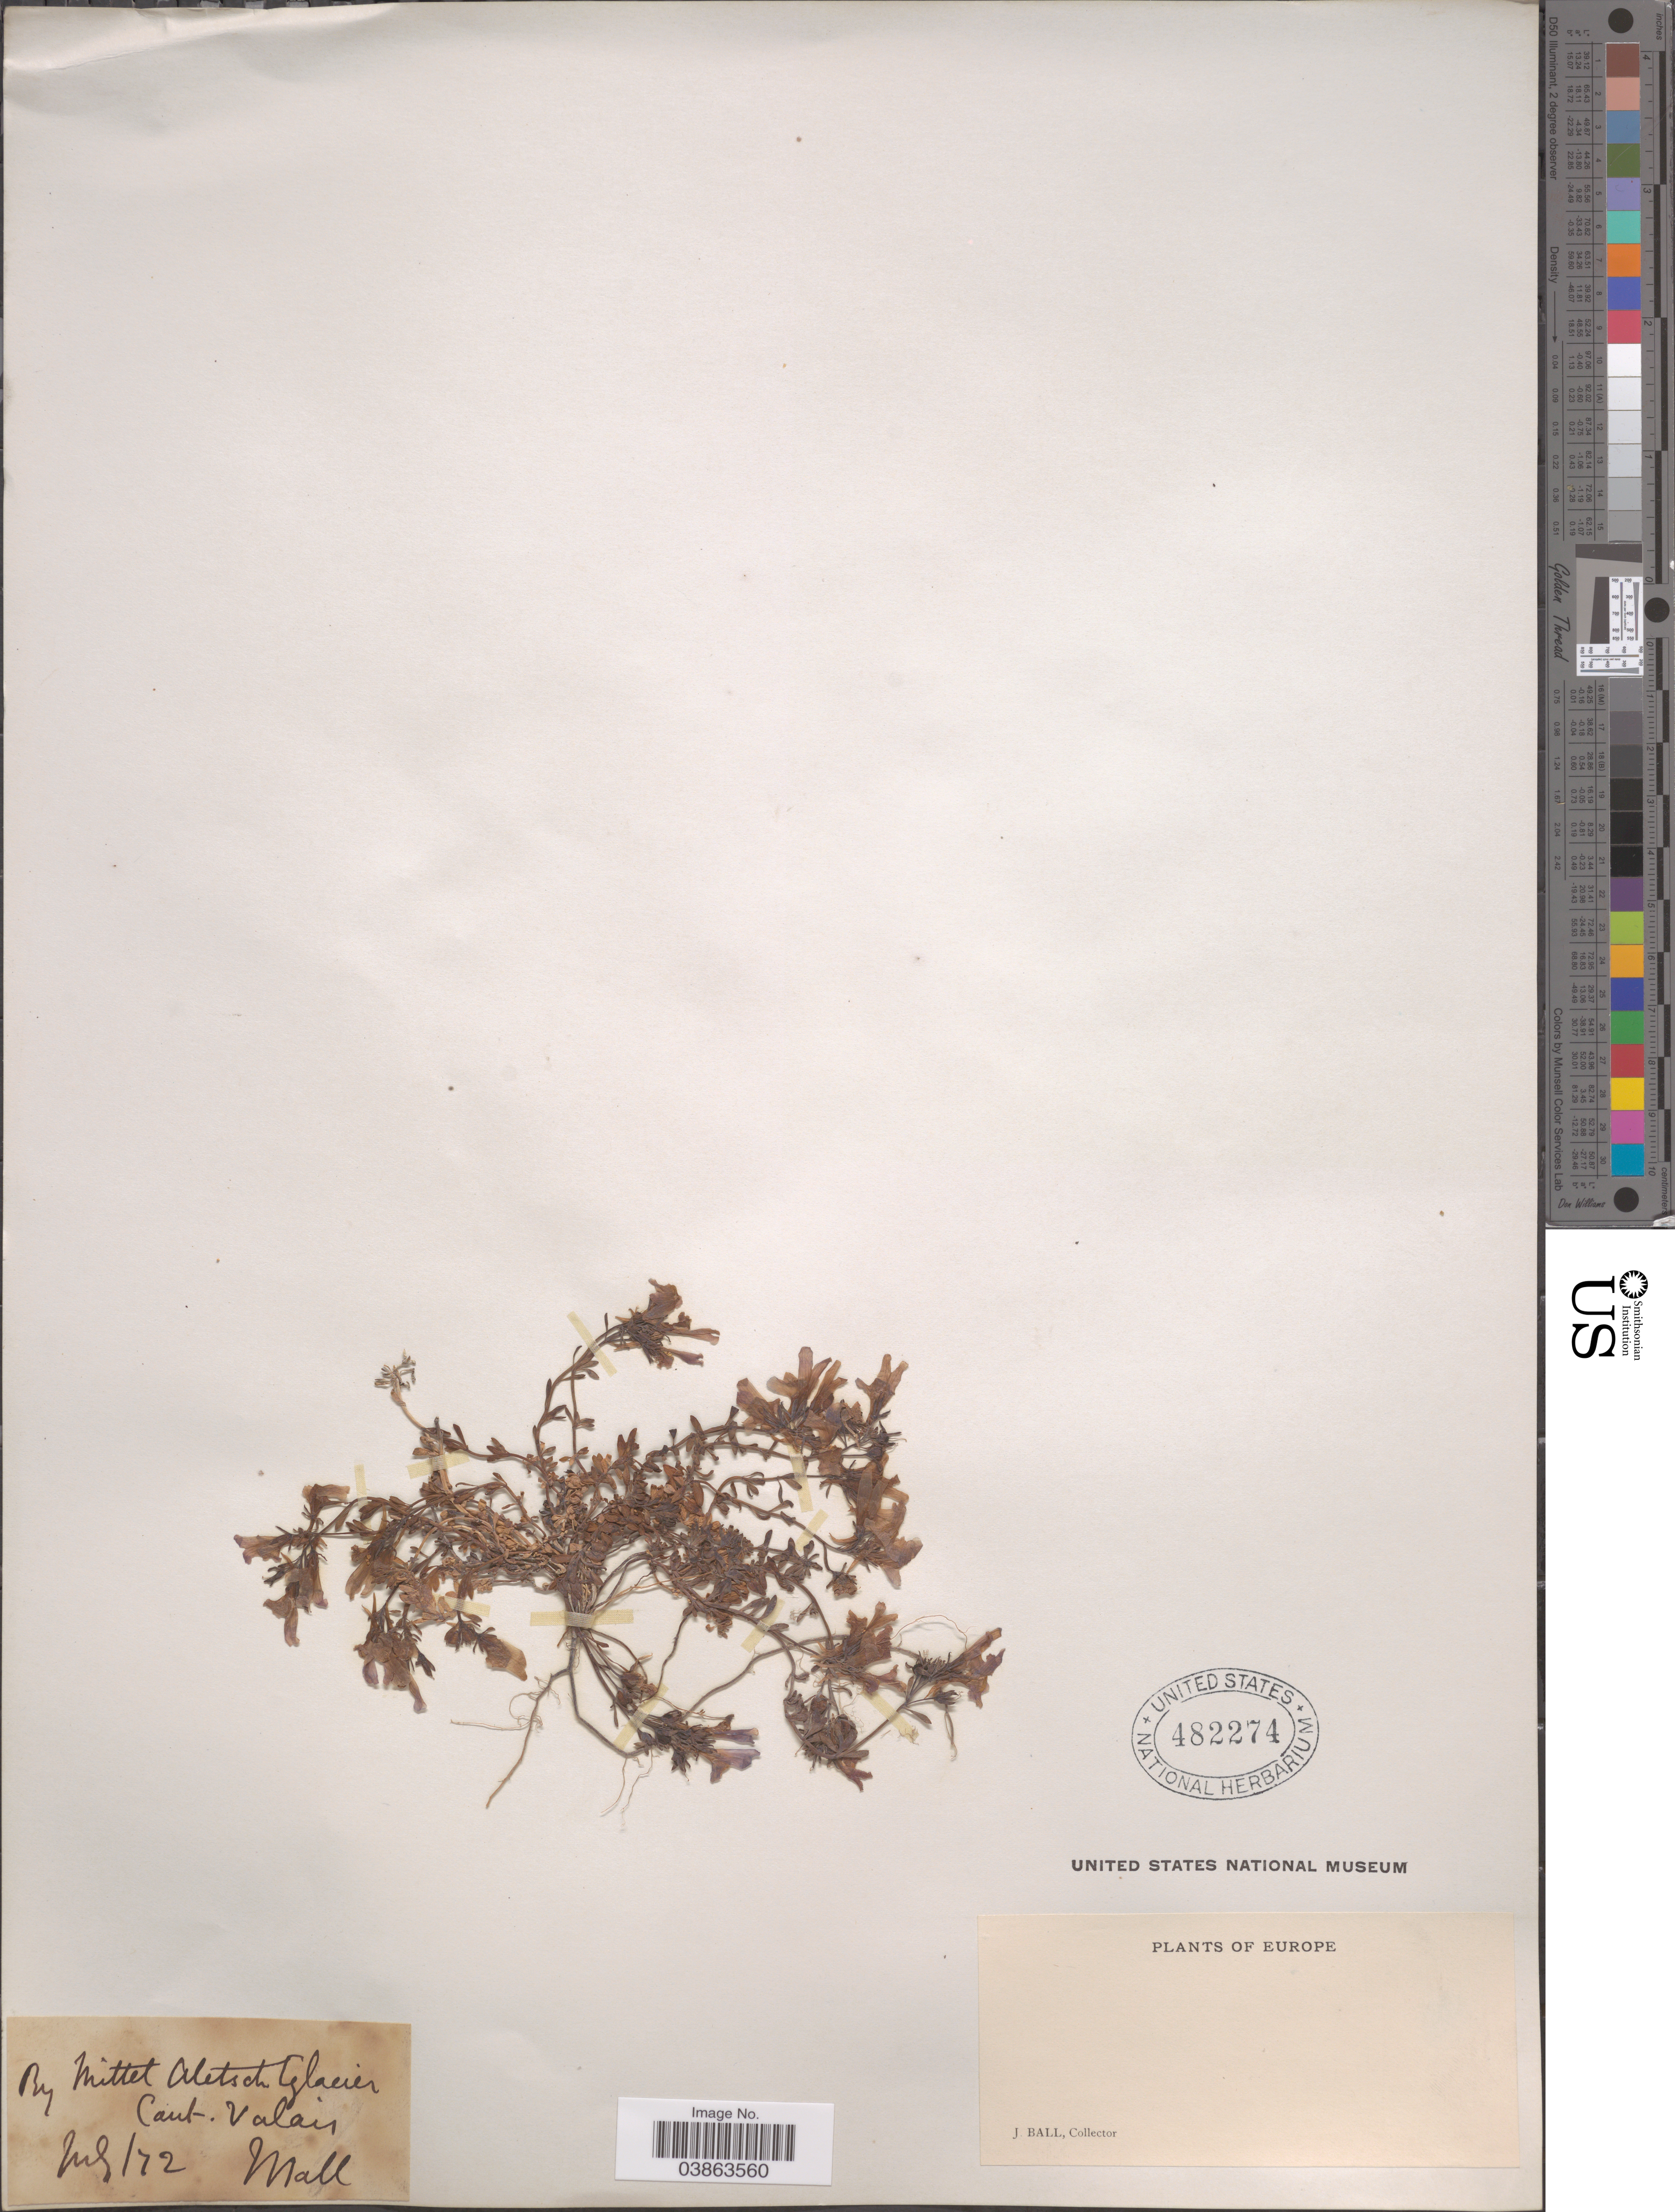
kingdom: Plantae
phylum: Tracheophyta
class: Magnoliopsida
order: Lamiales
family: Plantaginaceae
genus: Linaria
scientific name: Linaria sp.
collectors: J. Ball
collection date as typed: Transcribed d/m/y: /7/72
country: Switzerland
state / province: Valais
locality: By Mittel Aletsch Glacier Cant. Valais.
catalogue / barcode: US 482274